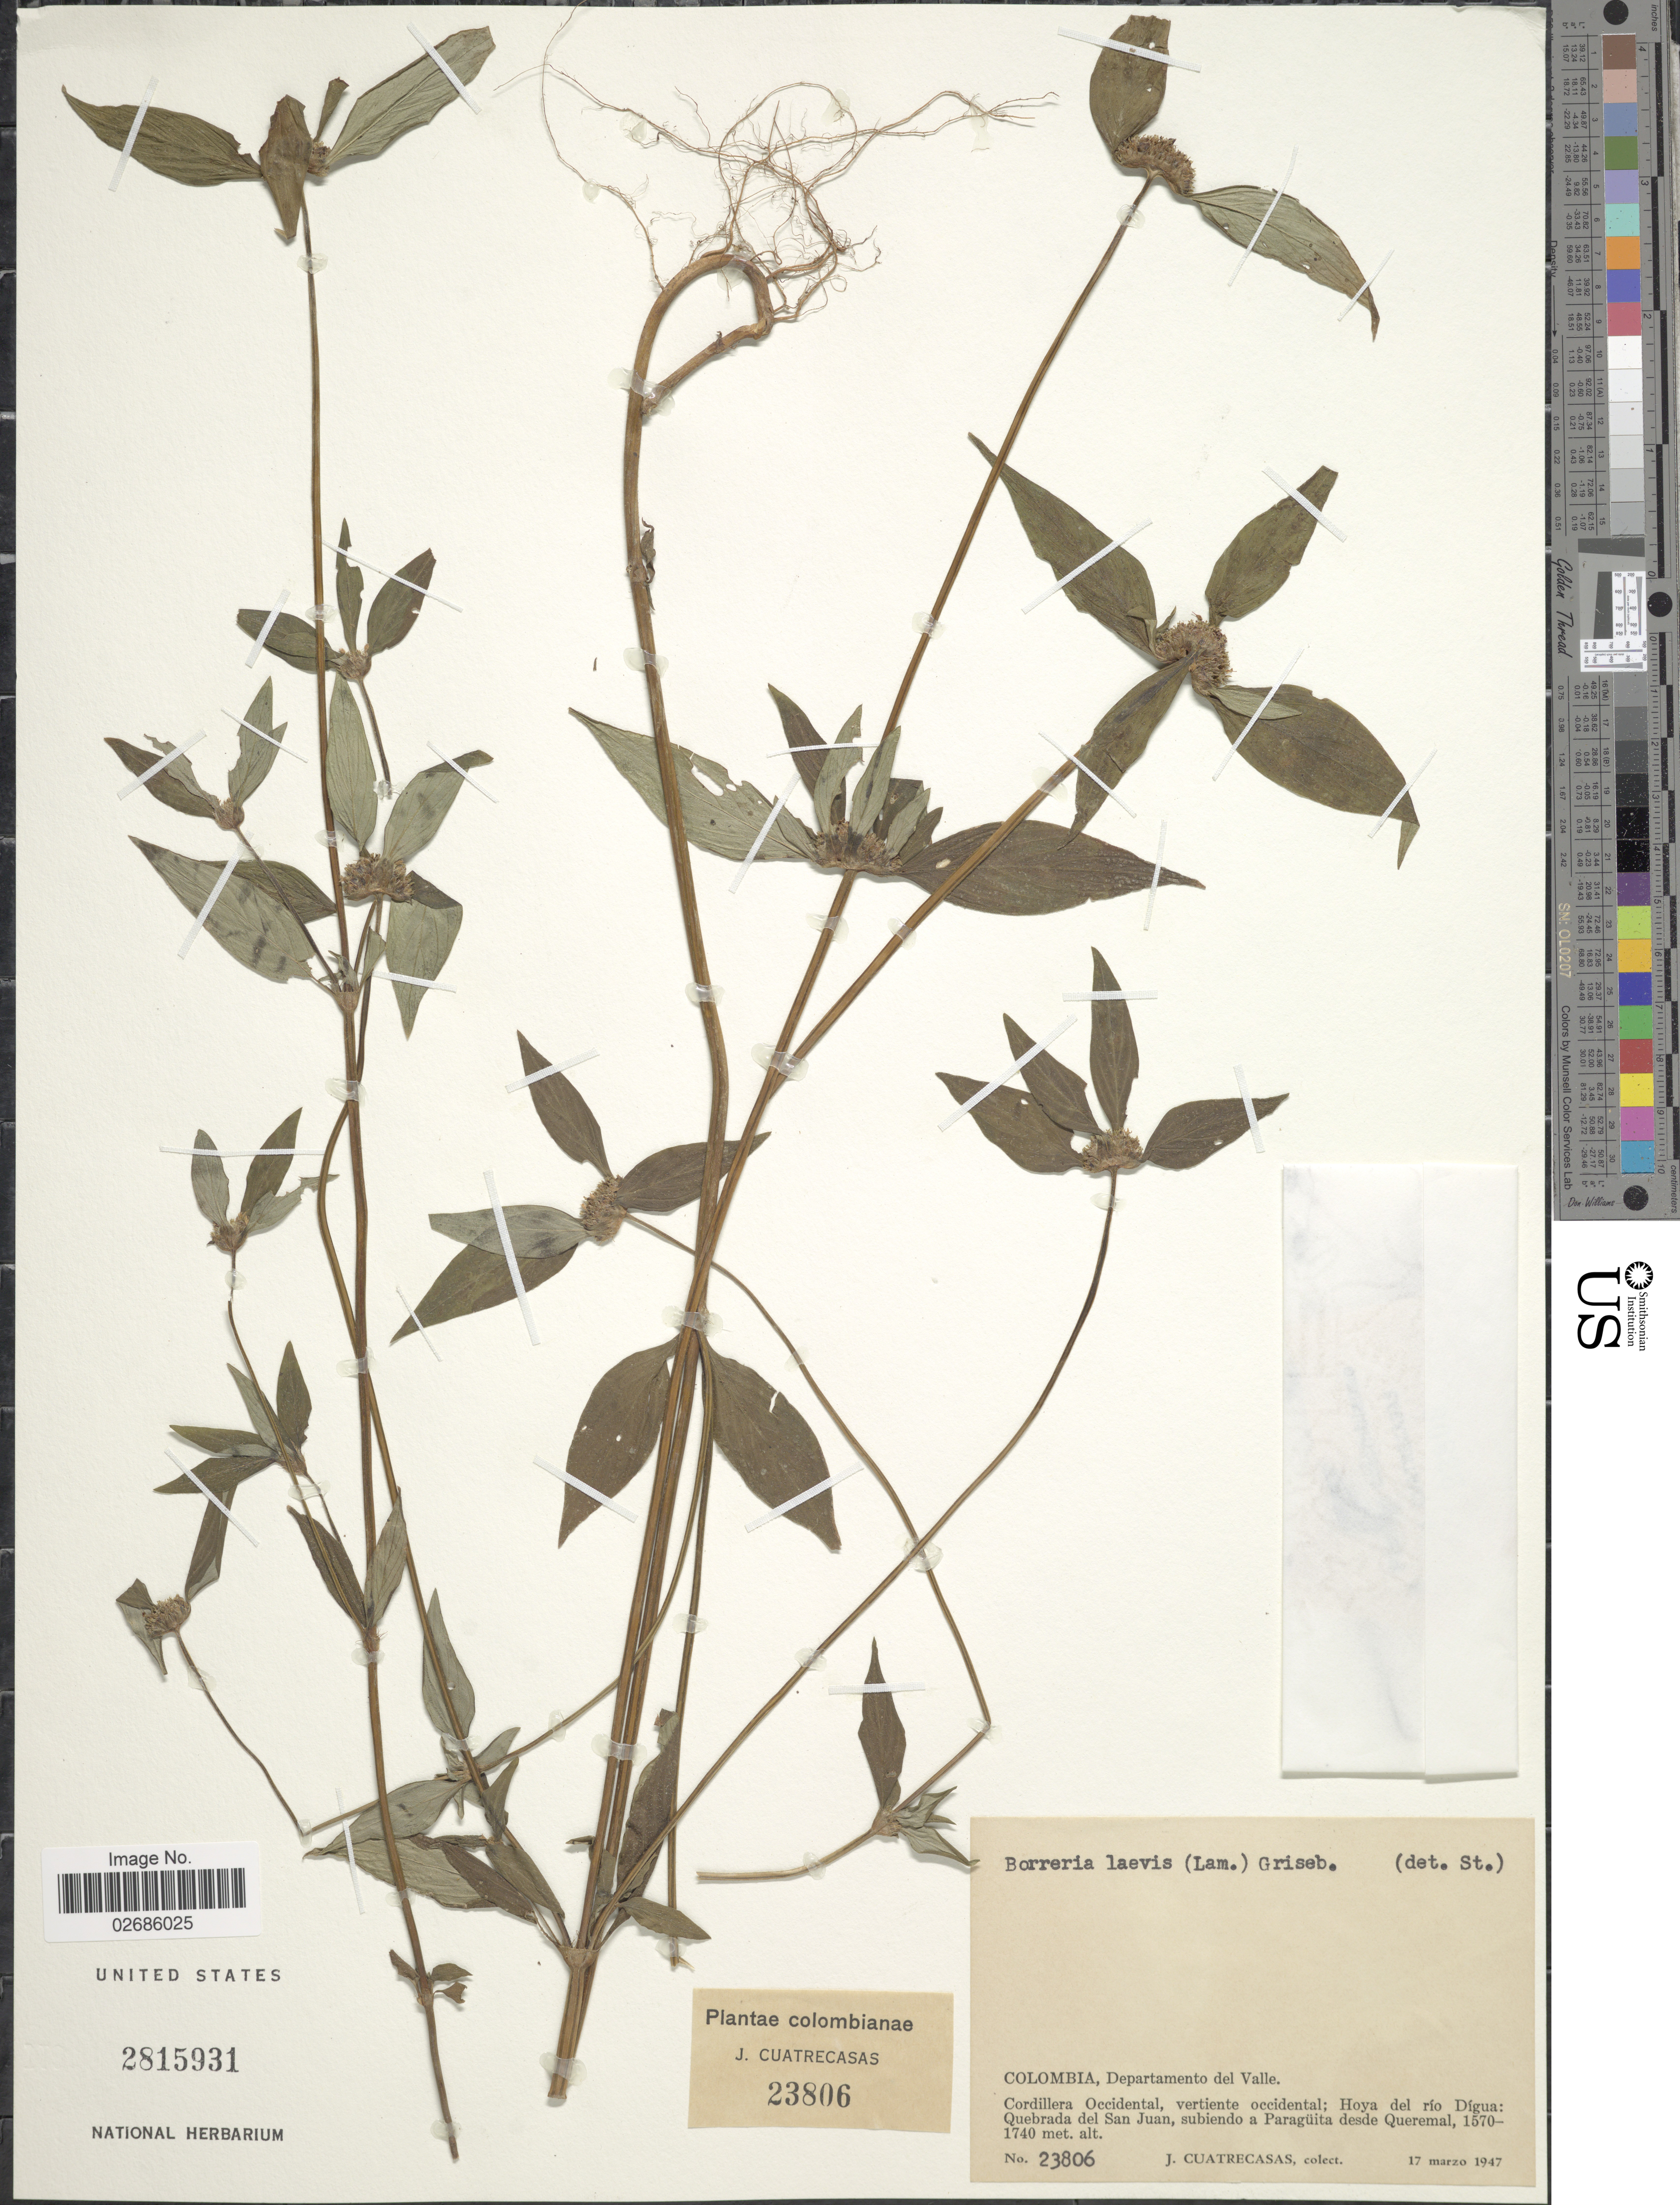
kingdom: Plantae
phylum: Tracheophyta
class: Magnoliopsida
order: Gentianales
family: Rubiaceae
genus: Borreria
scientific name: Borreria assurgens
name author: (Ruiz & Pav.) Griseb.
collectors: J. Cuatrecasas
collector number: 23806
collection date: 1947-03-17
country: Colombia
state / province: Valle del Cauca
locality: Departamento del Valle. Cordillera Occidental, vertiente occidental; Hoya del río Dígua: Quebrada del San Juan, subiendo a Paraguita dese Queremal.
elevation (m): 1740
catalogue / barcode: US 2815931